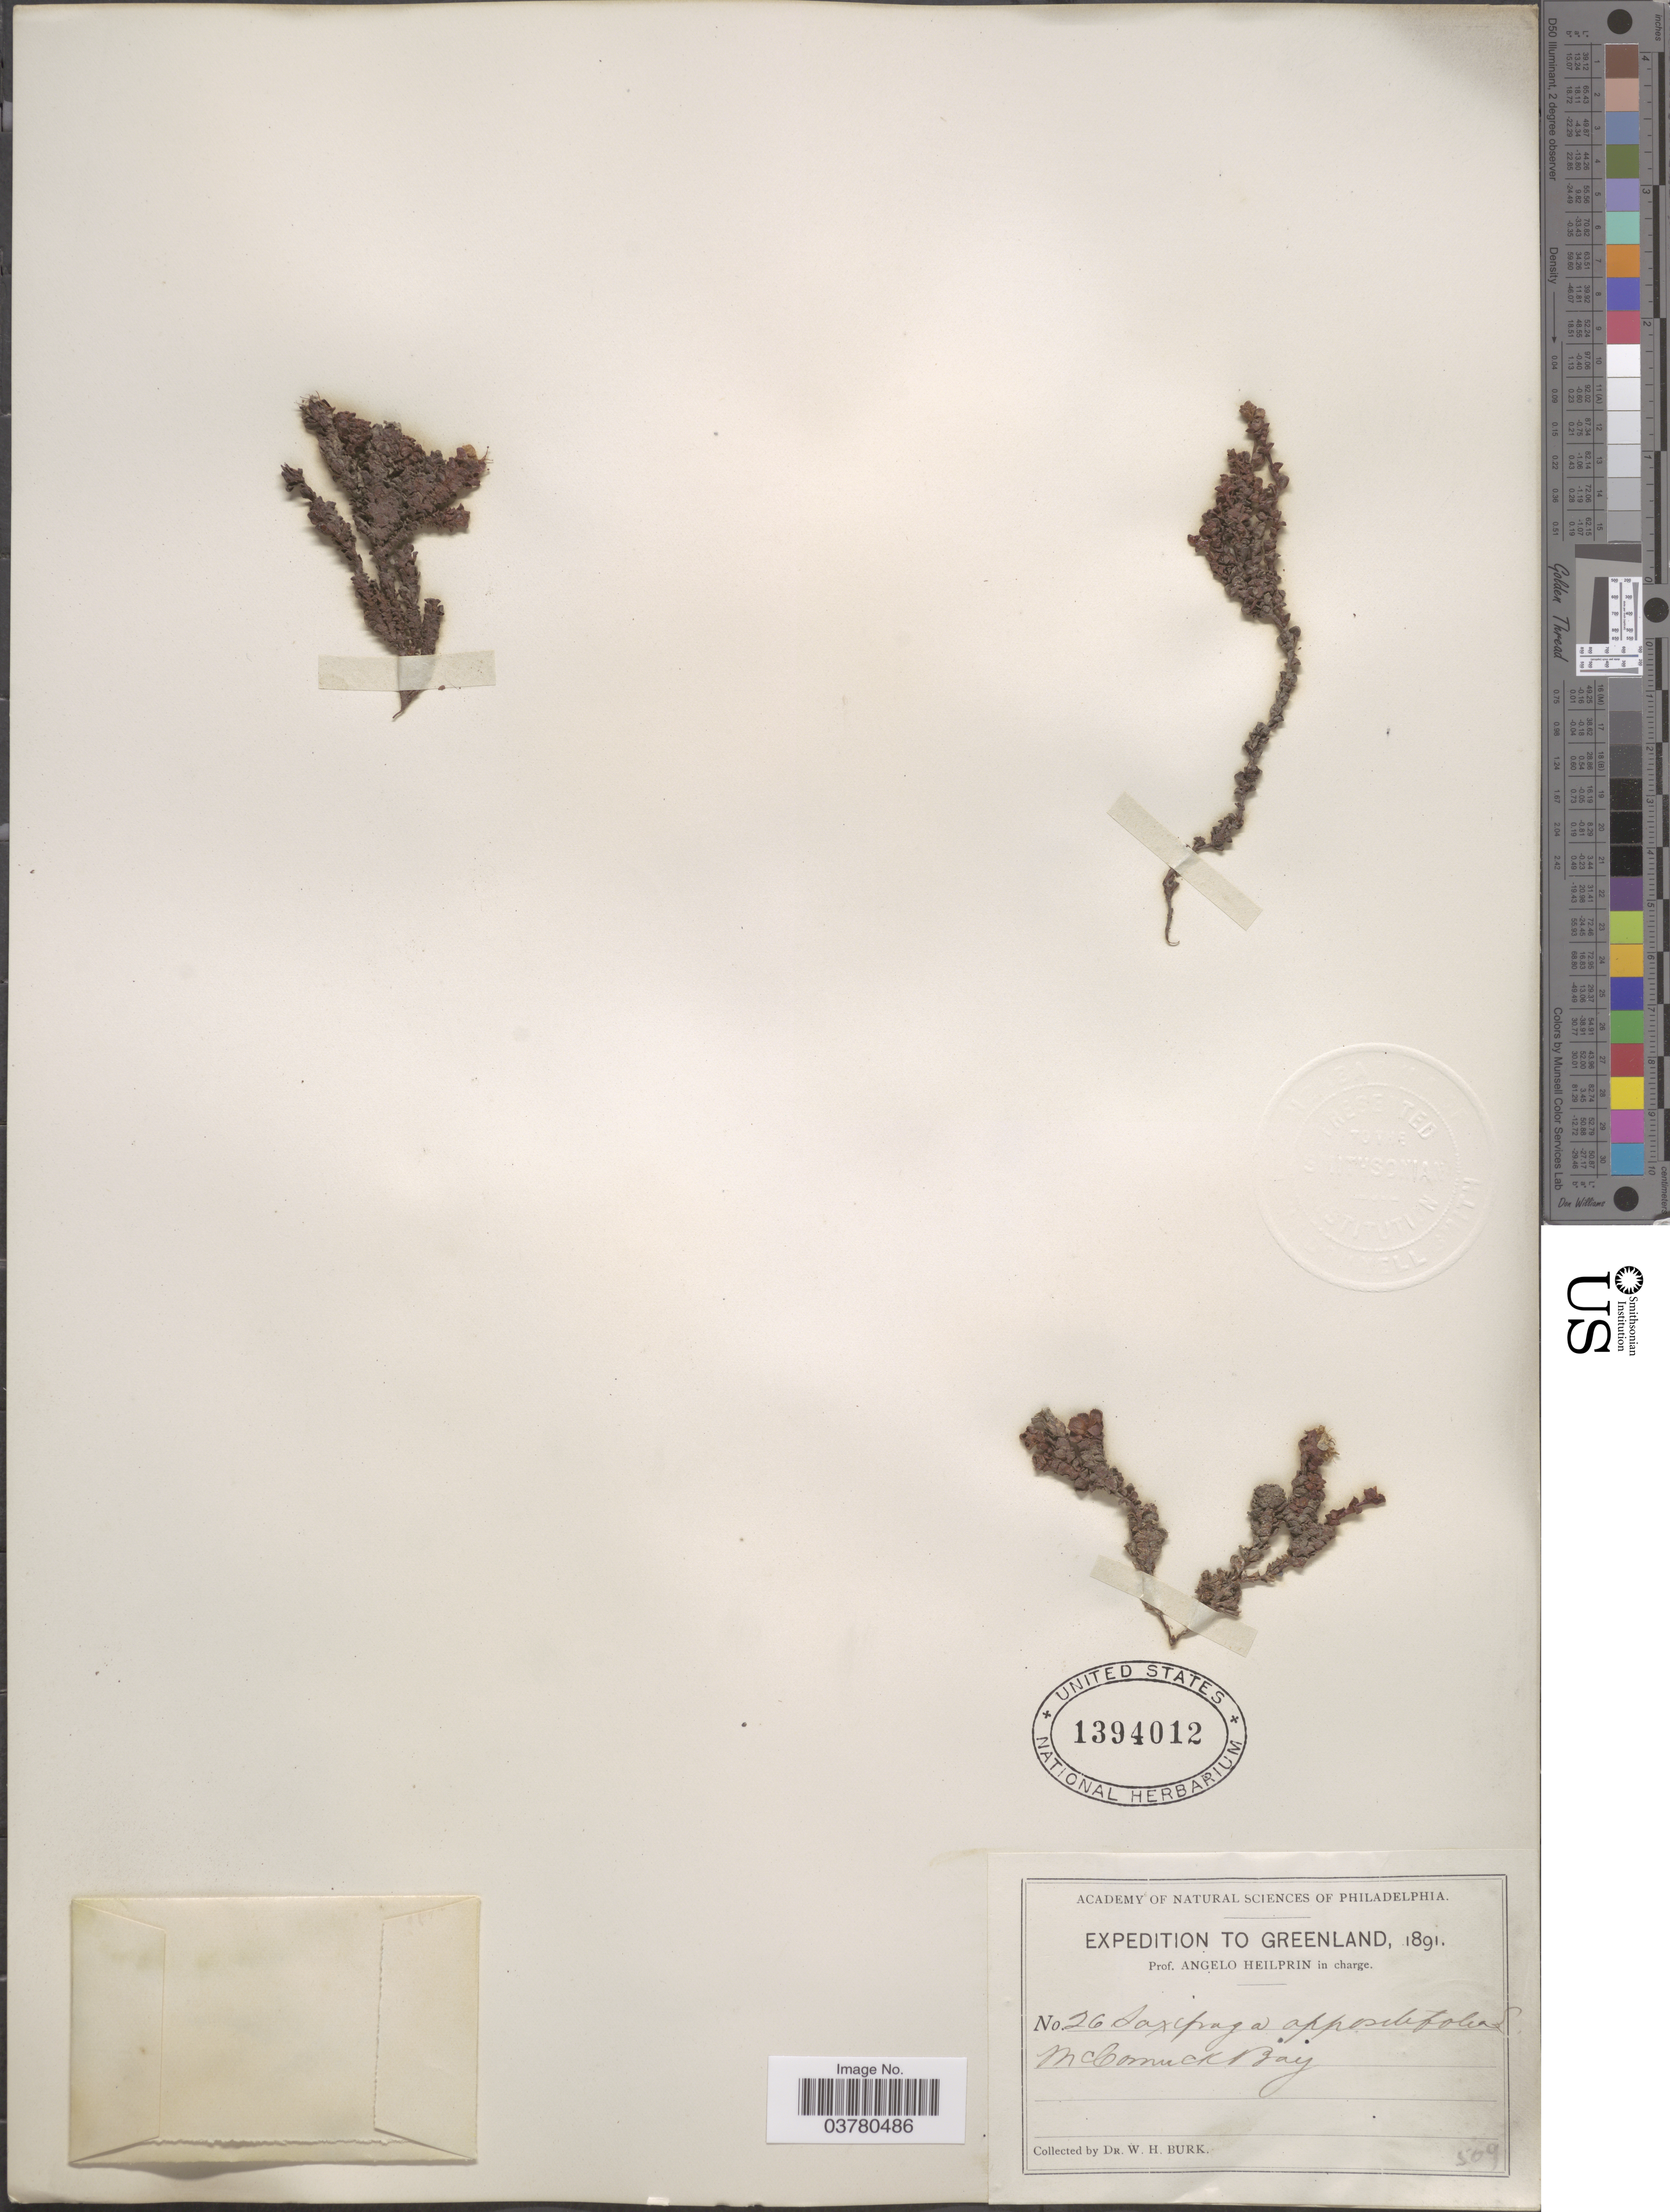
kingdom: Plantae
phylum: Tracheophyta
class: Magnoliopsida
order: Saxifragales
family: Saxifragaceae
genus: Saxifraga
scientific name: Saxifraga oppositifolia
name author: L.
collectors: W. Burk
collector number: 26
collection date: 1891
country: Greenland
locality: Expedition to Greenland, 1891. McCormick Bay.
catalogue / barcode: US 1394012